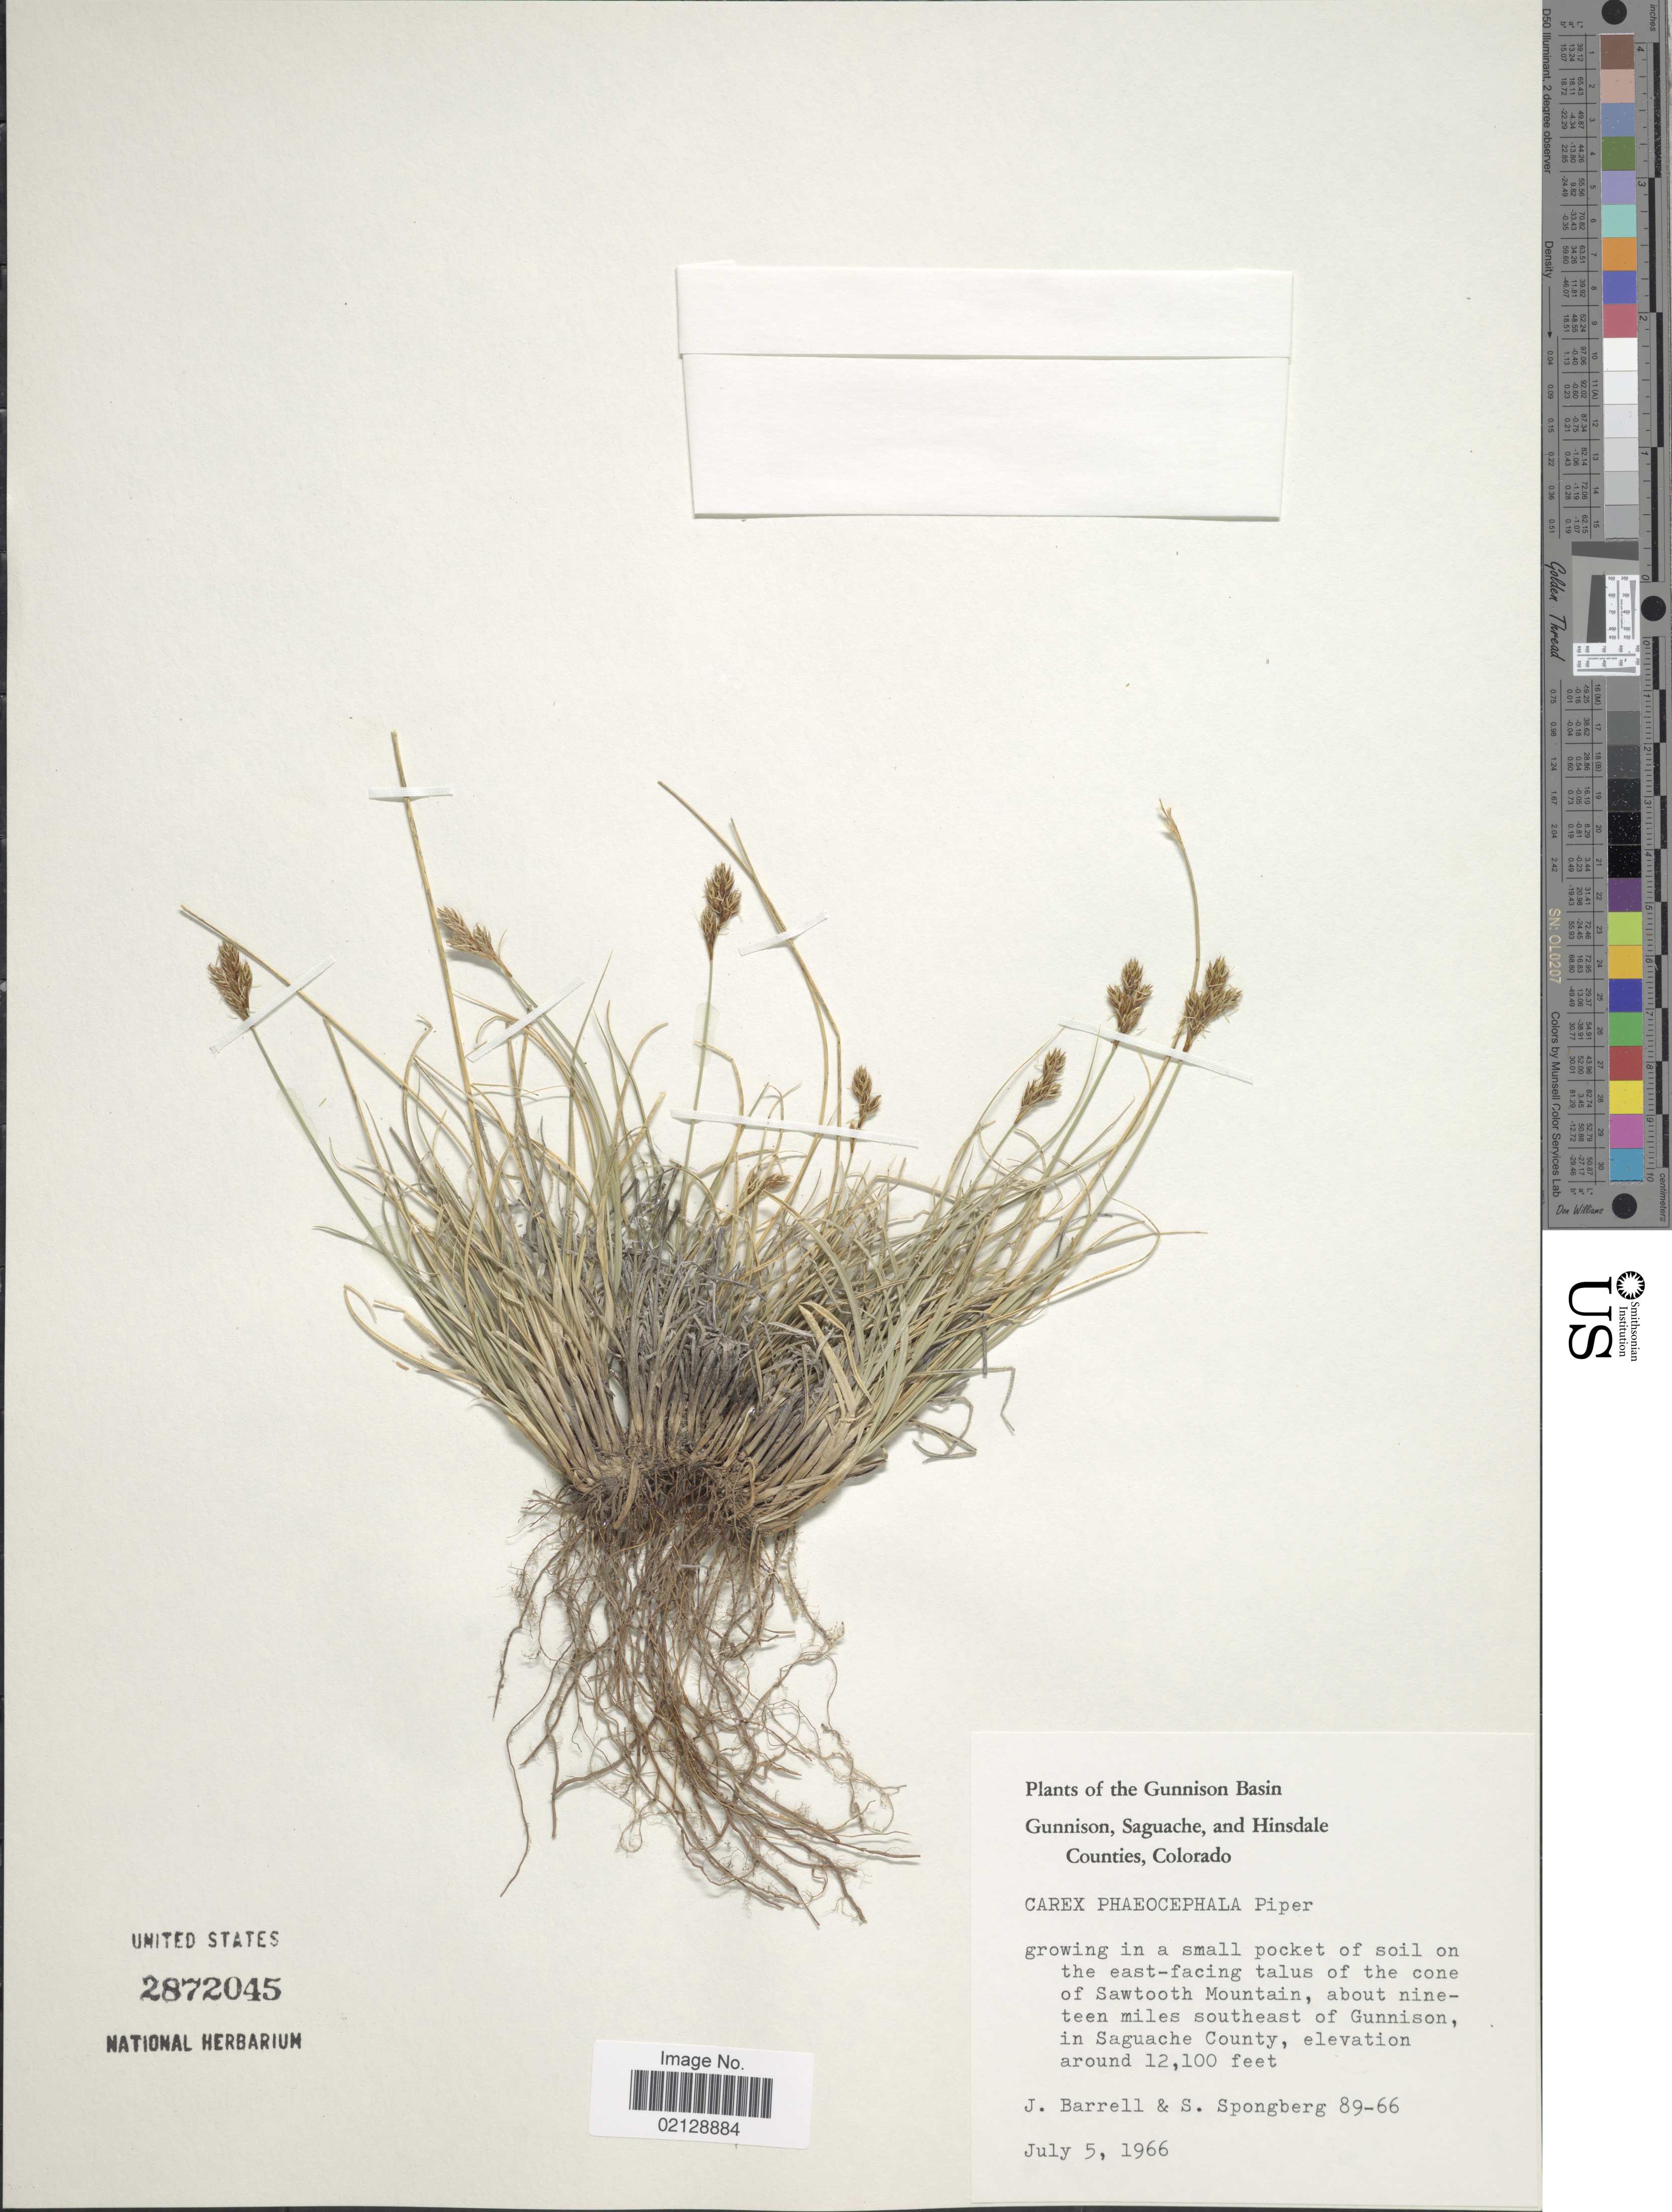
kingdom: Plantae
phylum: Tracheophyta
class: Liliopsida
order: Poales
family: Cyperaceae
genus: Carex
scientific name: Carex phaeocephala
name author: Piper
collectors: J. Barrell & S. A.Spongberg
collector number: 89-66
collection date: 1966-07-05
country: United States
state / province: Colorado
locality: The Gunnison Basin, Gunnison, Saguache, and Hinsdale Counties, Colorado, the east-facing talus of the cone of Sawtooth Mountain, about nineteen miles southeast of Gunnison, in Saguache County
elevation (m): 3688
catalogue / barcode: US 2872045